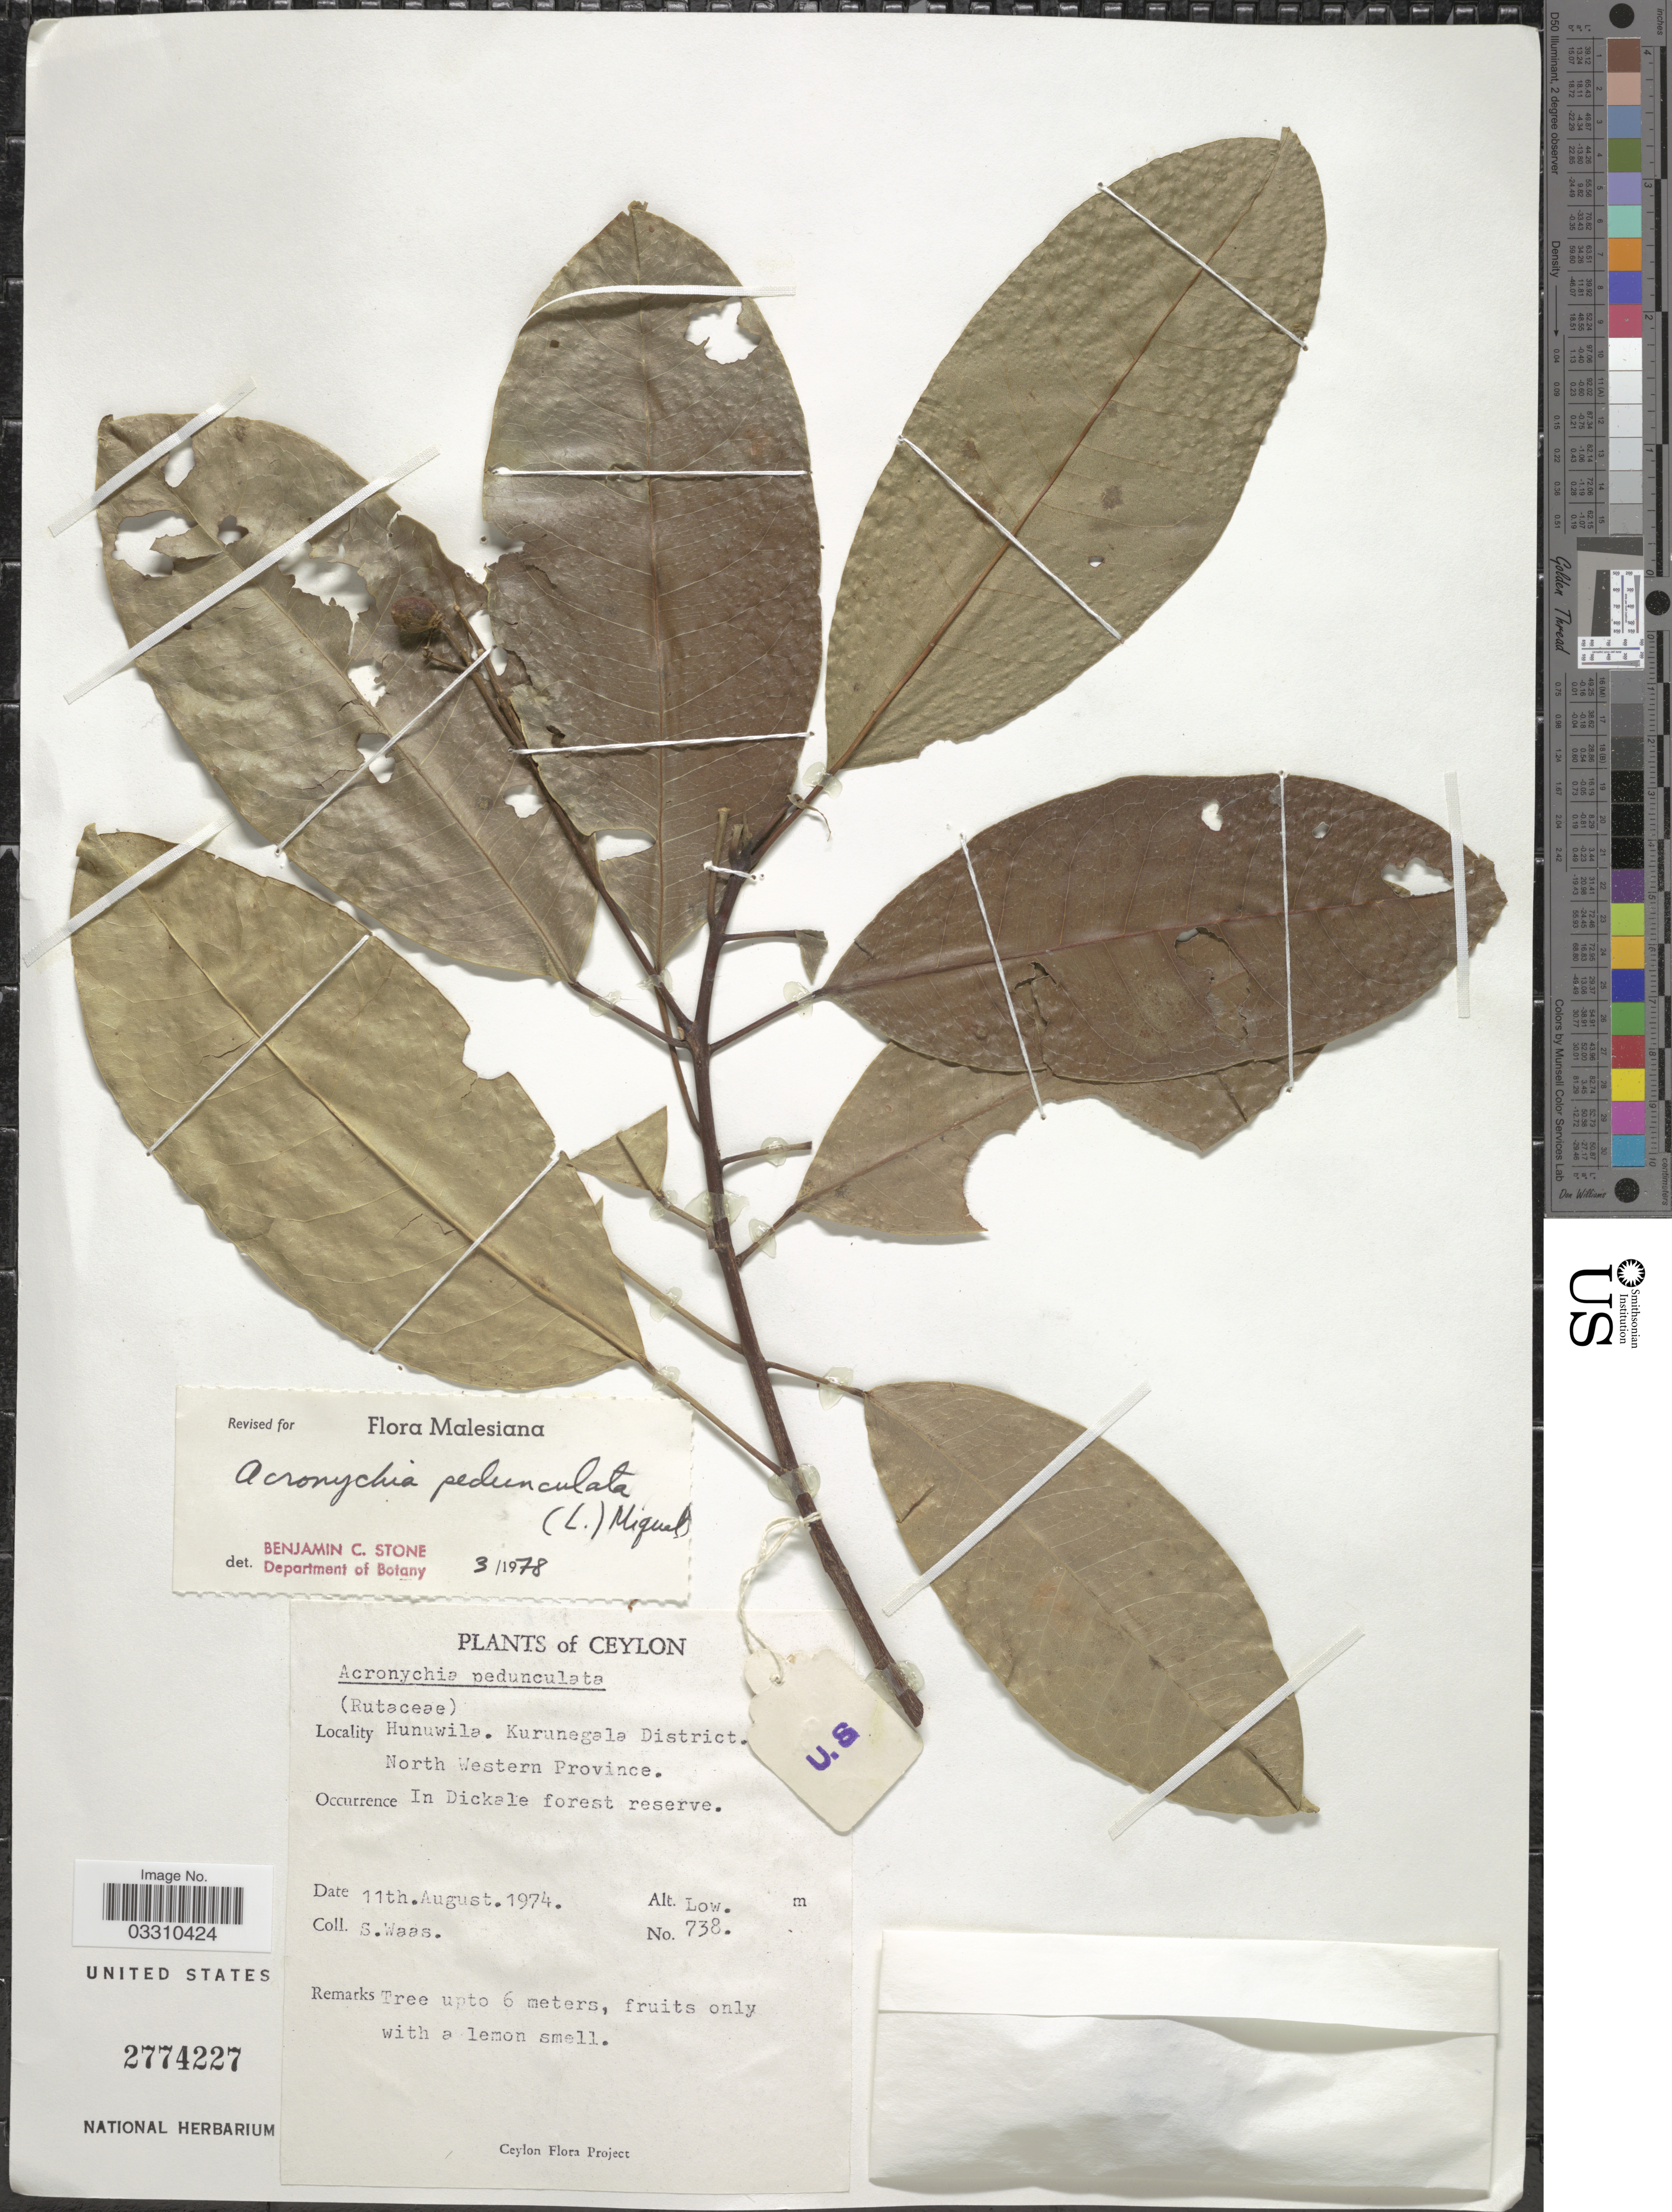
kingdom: Plantae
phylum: Tracheophyta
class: Magnoliopsida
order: Sapindales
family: Rutaceae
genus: Acronychia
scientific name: Acronychia pedunculata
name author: (L.) Miq.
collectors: S. Waas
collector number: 738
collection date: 1974-08-11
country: Sri Lanka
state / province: North Western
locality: Ceylon, Hunuwila. Kurunegala District. In Dickale forest reserve.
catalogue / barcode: US 2774227